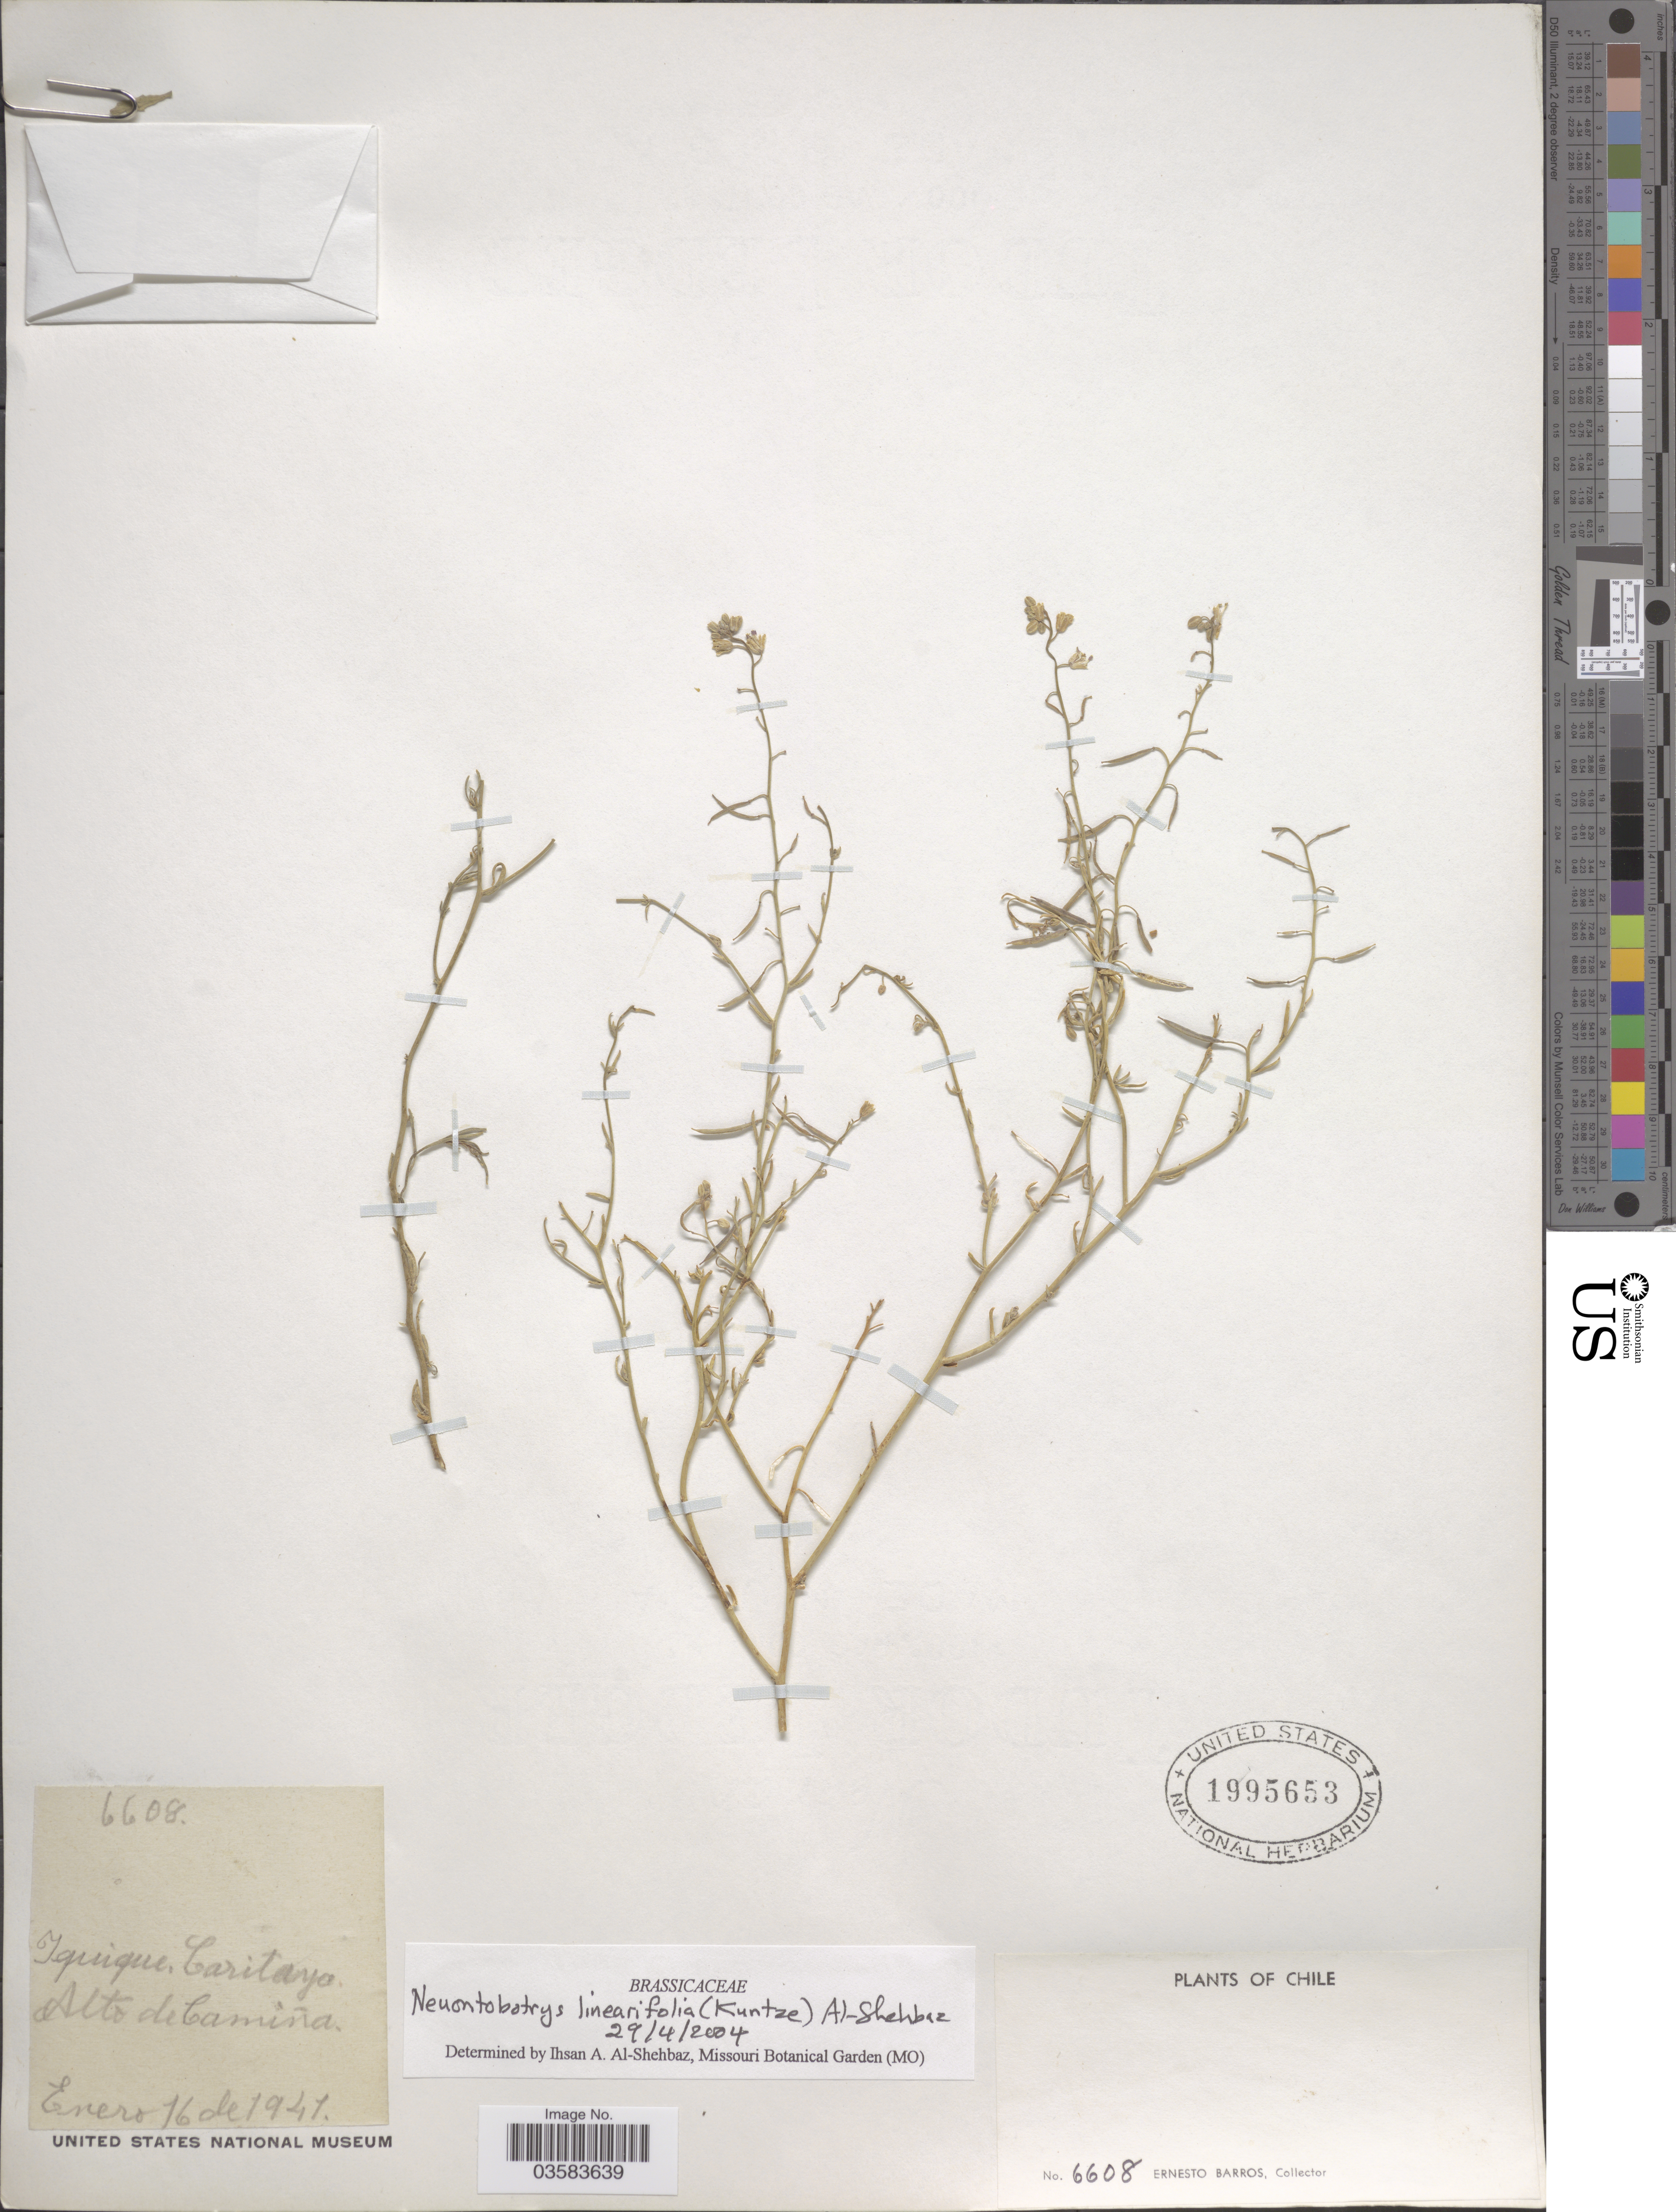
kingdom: Plantae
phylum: Tracheophyta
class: Magnoliopsida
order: Brassicales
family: Brassicaceae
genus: Neuontobotrys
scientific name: Neuontobotrys linearifolius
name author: (Kuntze) Al-Shehbaz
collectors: E. Barros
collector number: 6608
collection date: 1941-01-16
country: Chile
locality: Iquique, Caritaya. Alto de Camiña.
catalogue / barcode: US 1995653